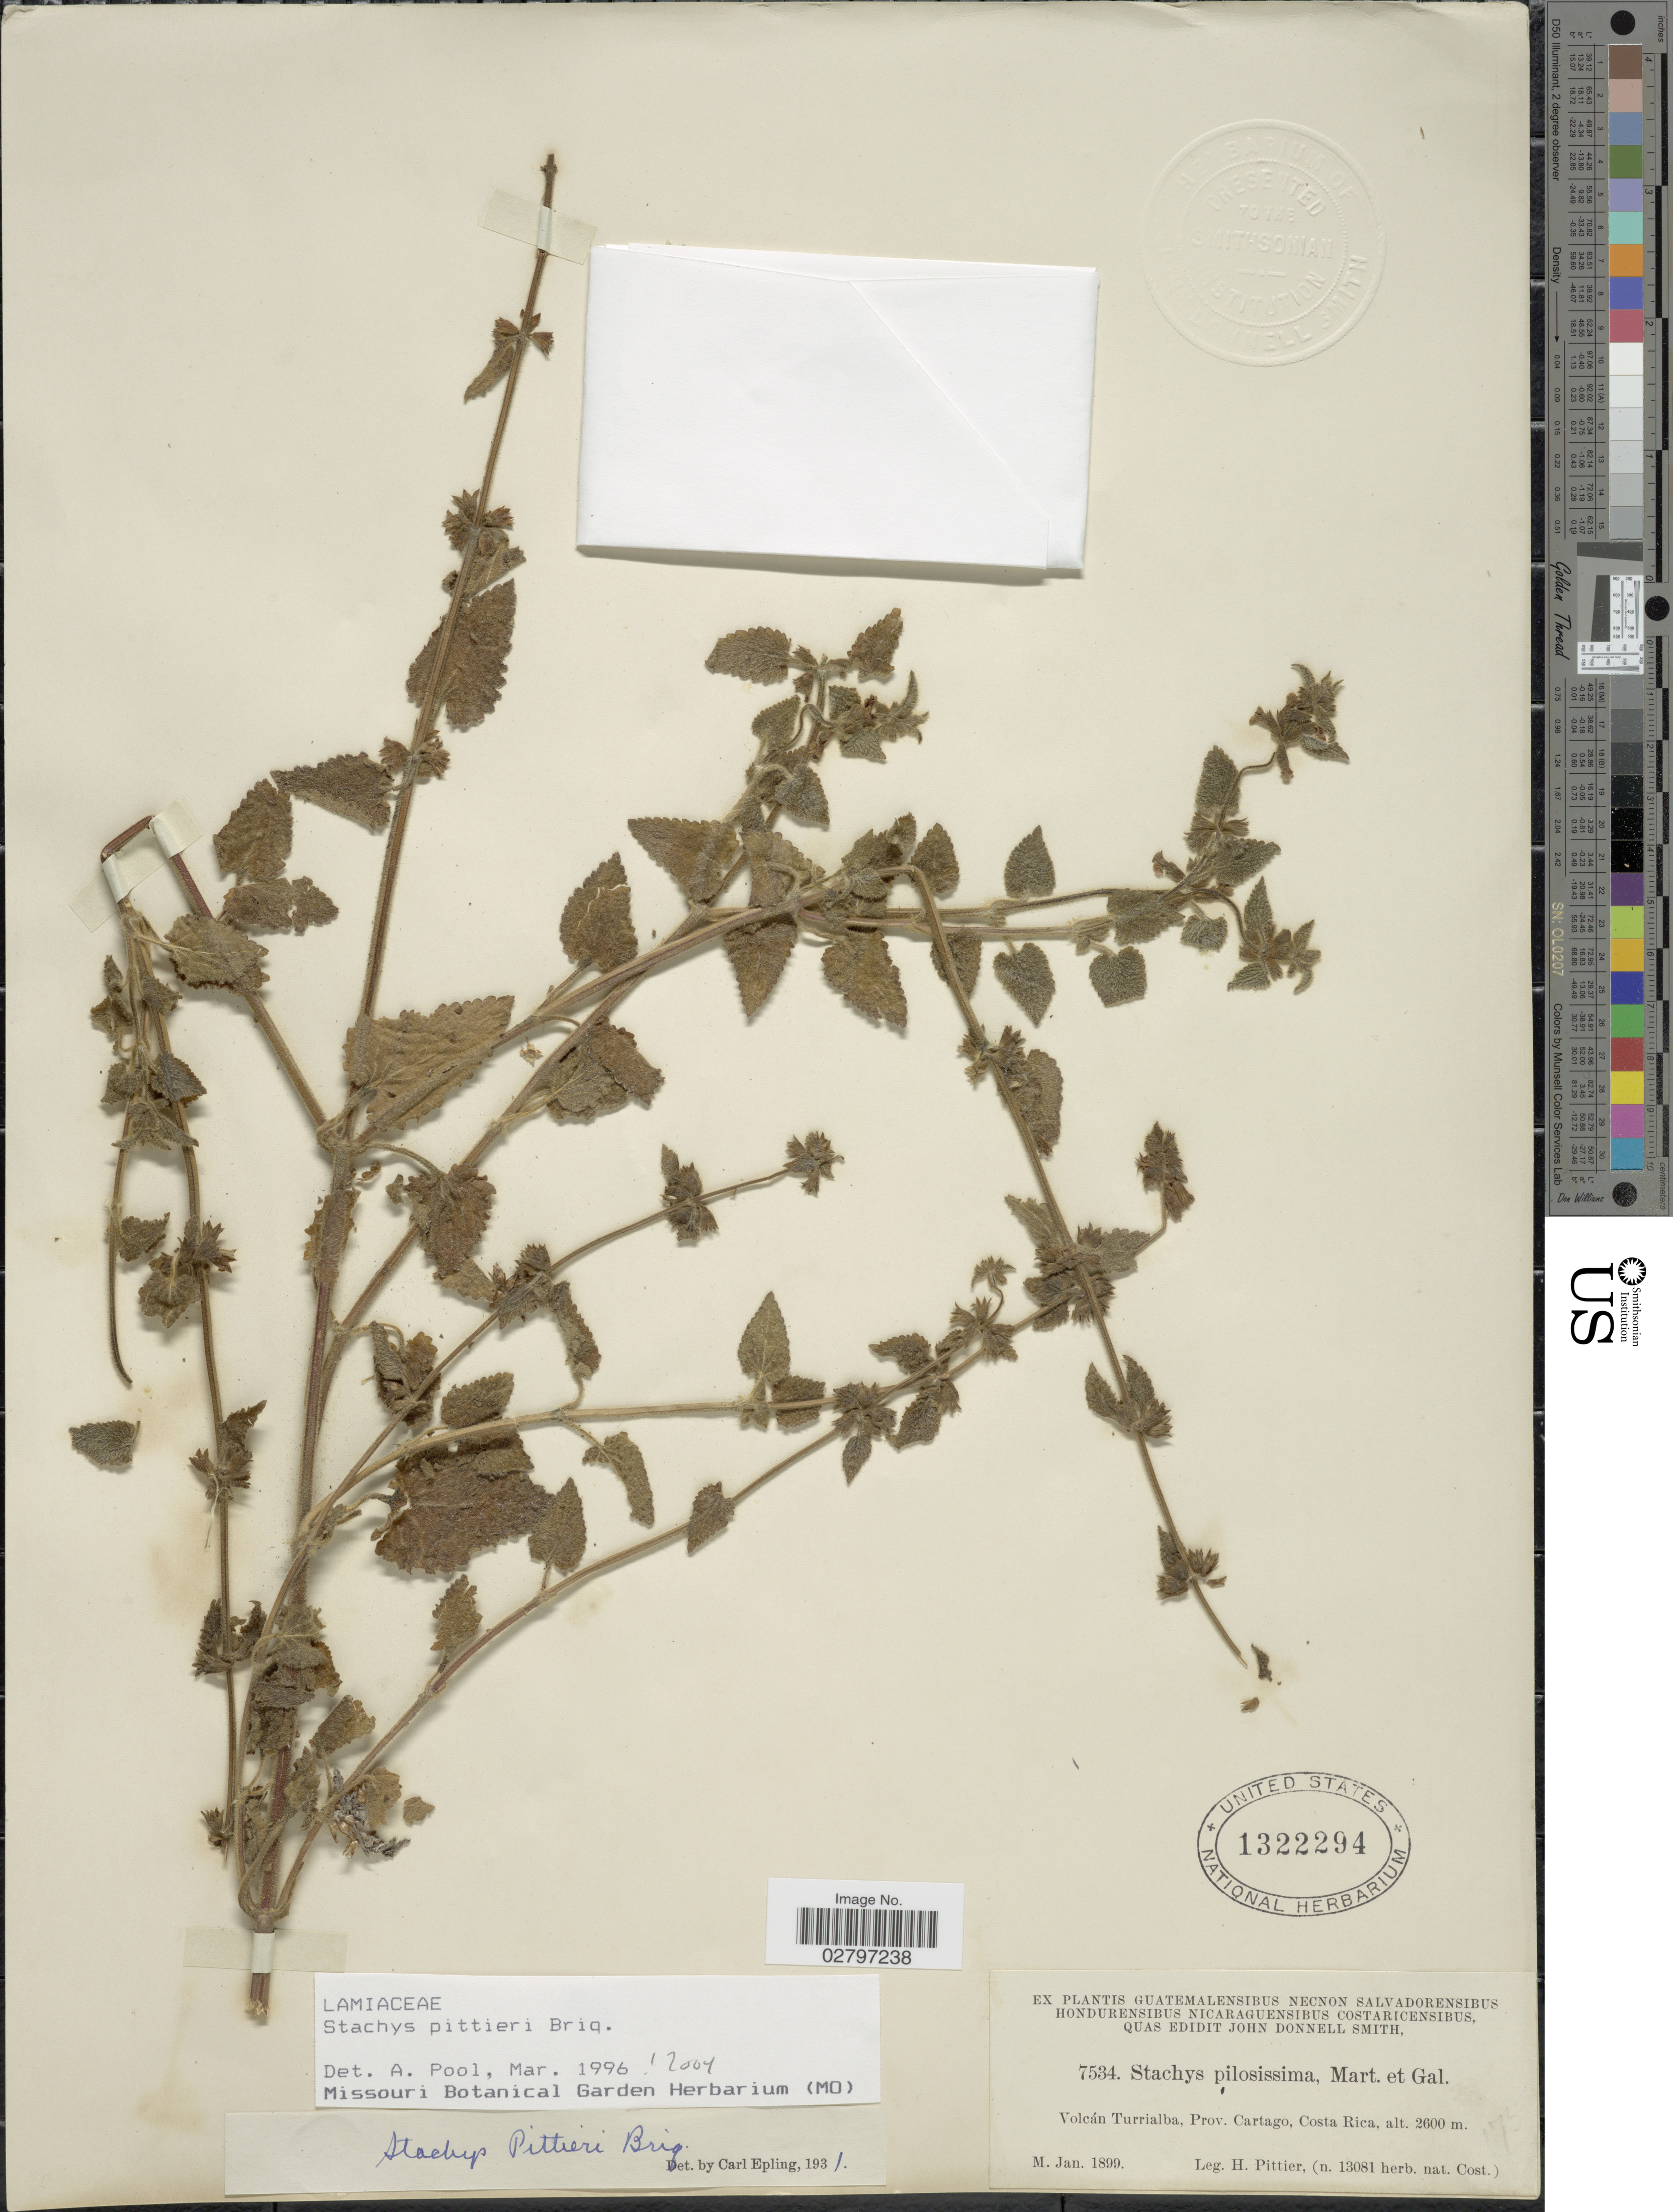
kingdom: Plantae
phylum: Tracheophyta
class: Magnoliopsida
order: Lamiales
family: Lamiaceae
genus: Stachys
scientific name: Stachys pittieri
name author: Briq.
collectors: H. F. Pittier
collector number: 7534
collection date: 1899-01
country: Costa Rica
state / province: Cartago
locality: Volcán Turrialba, Prov. Cartago.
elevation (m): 2600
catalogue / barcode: US 1322294